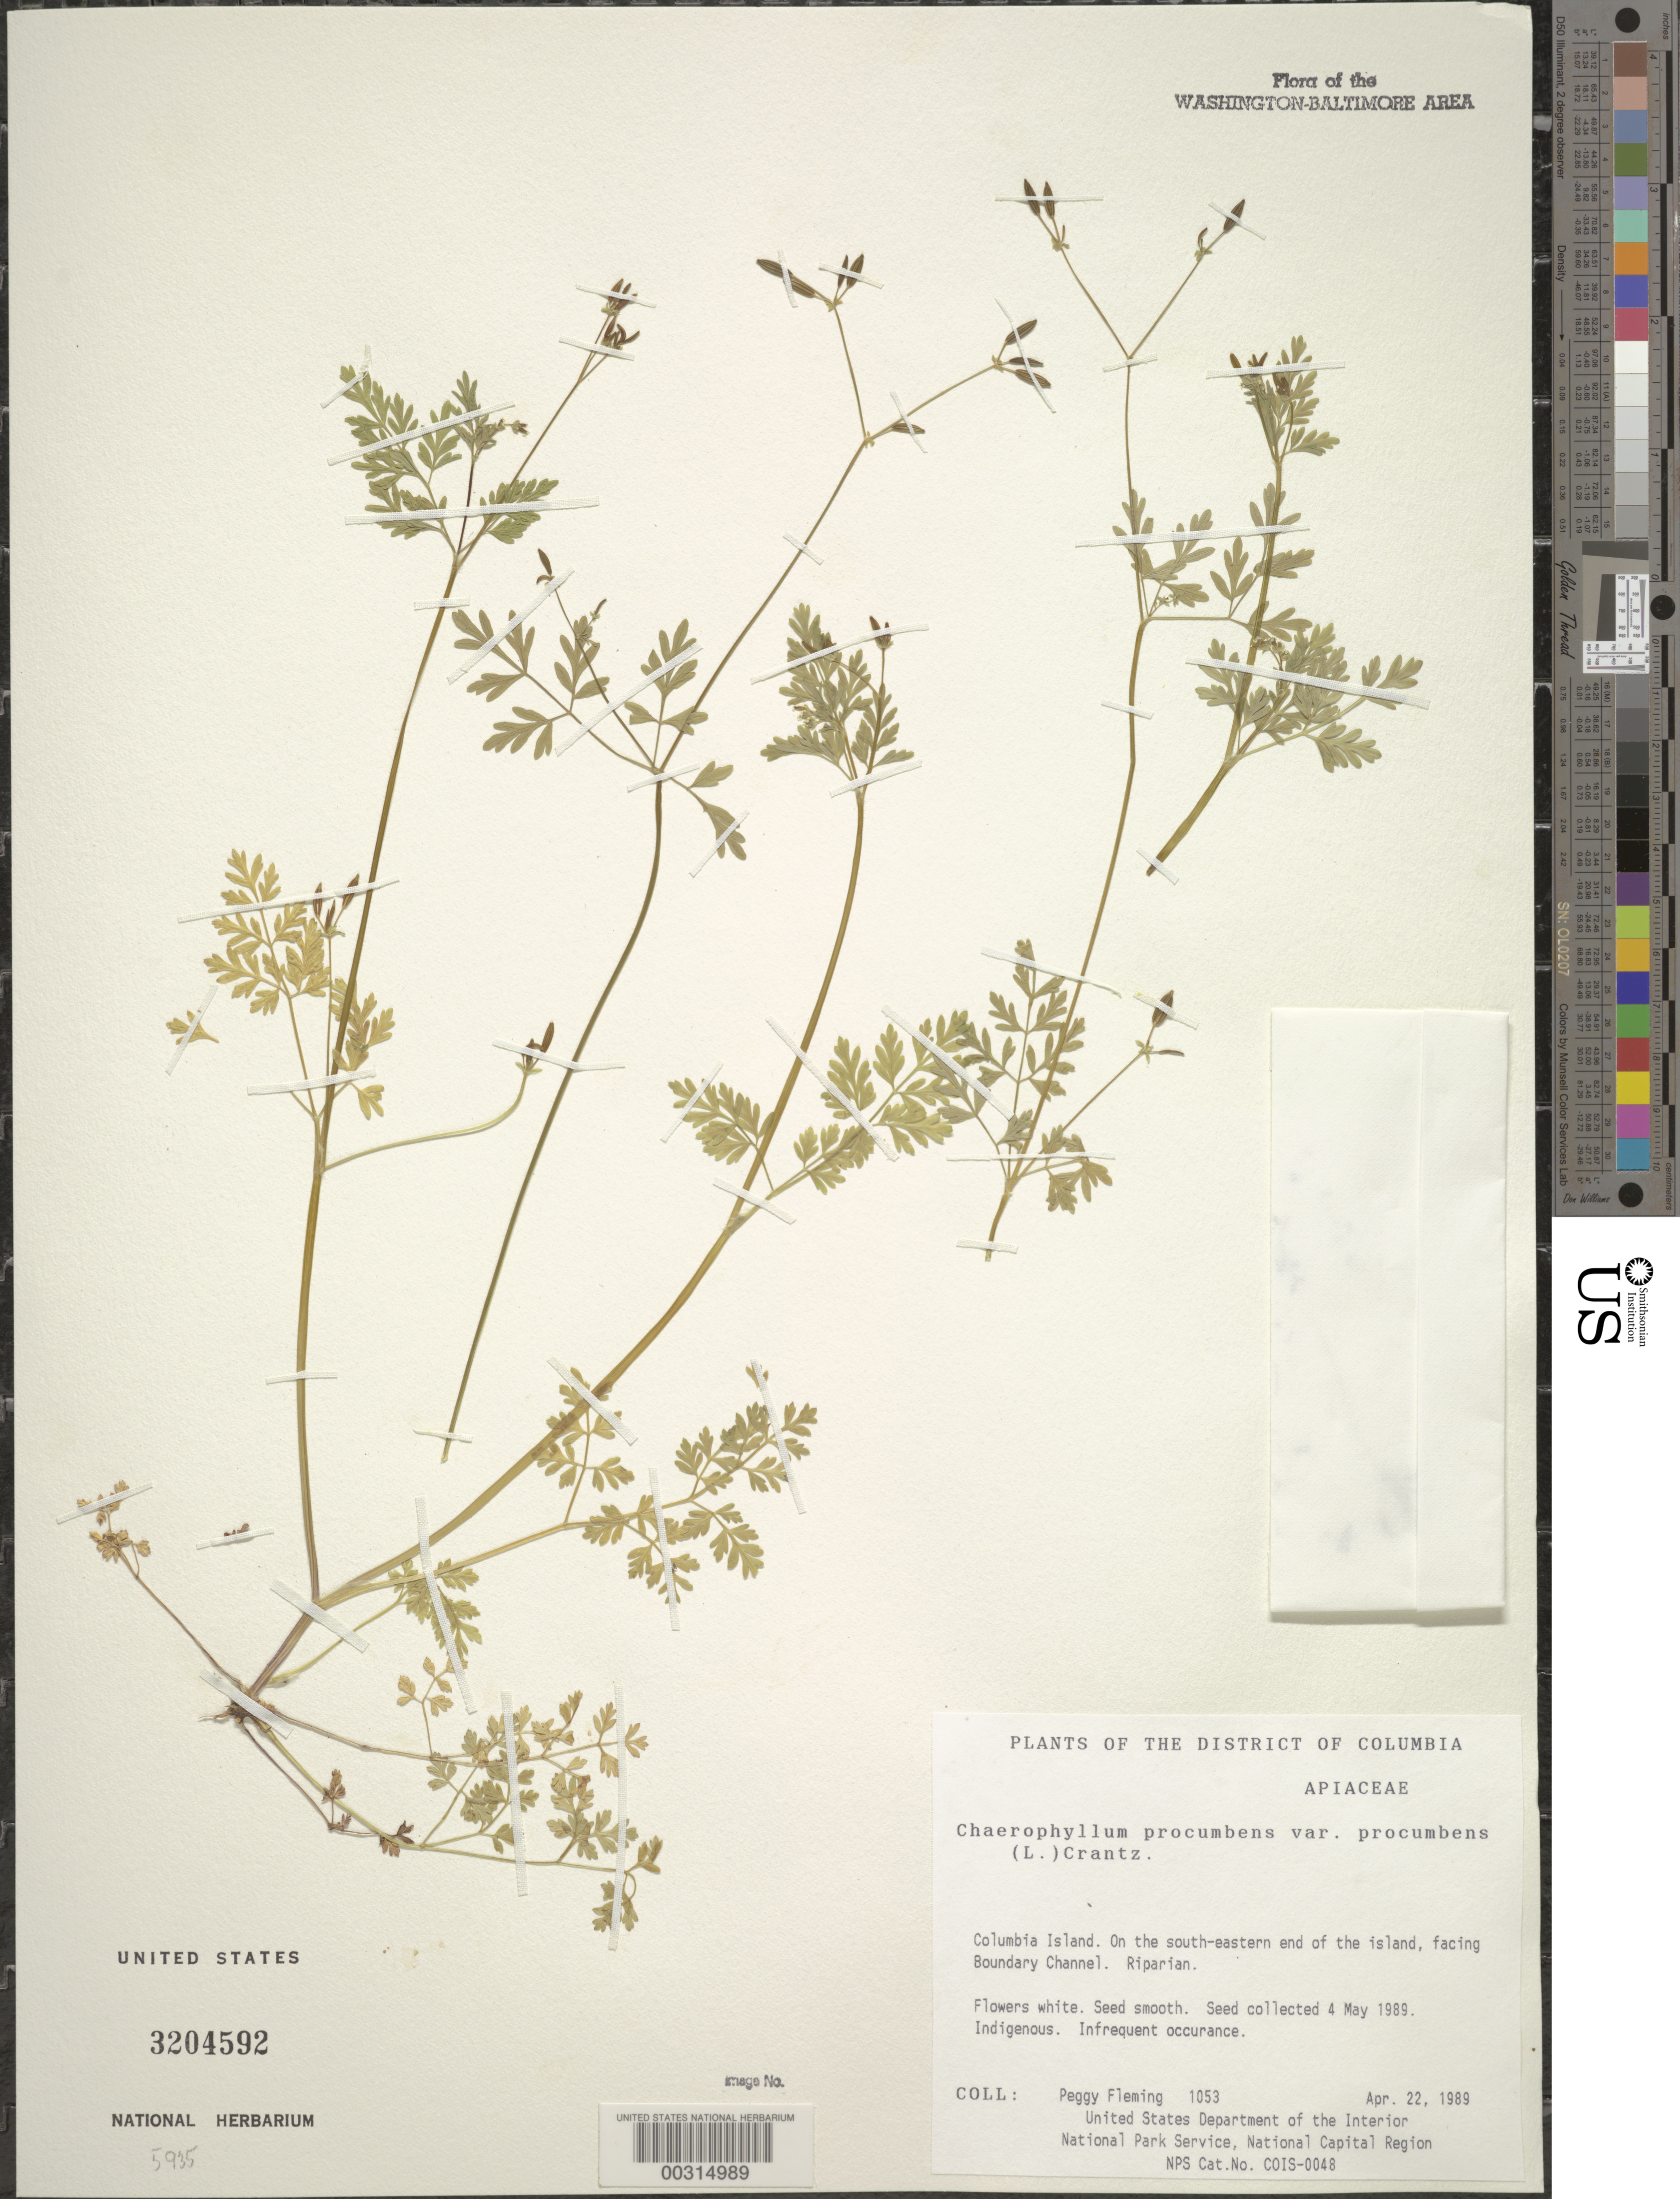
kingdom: Plantae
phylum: Tracheophyta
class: Magnoliopsida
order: Apiales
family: Apiaceae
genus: Chaerophyllum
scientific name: Chaerophyllum procumbens var. procumbens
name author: (L.) Crantz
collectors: P. Fleming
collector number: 1053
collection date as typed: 22 Apr 1989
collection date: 1989-04-22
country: United States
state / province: District of Columbia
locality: Columbia Island, SE end of Island, facing Boundary Channel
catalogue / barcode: US 3204592